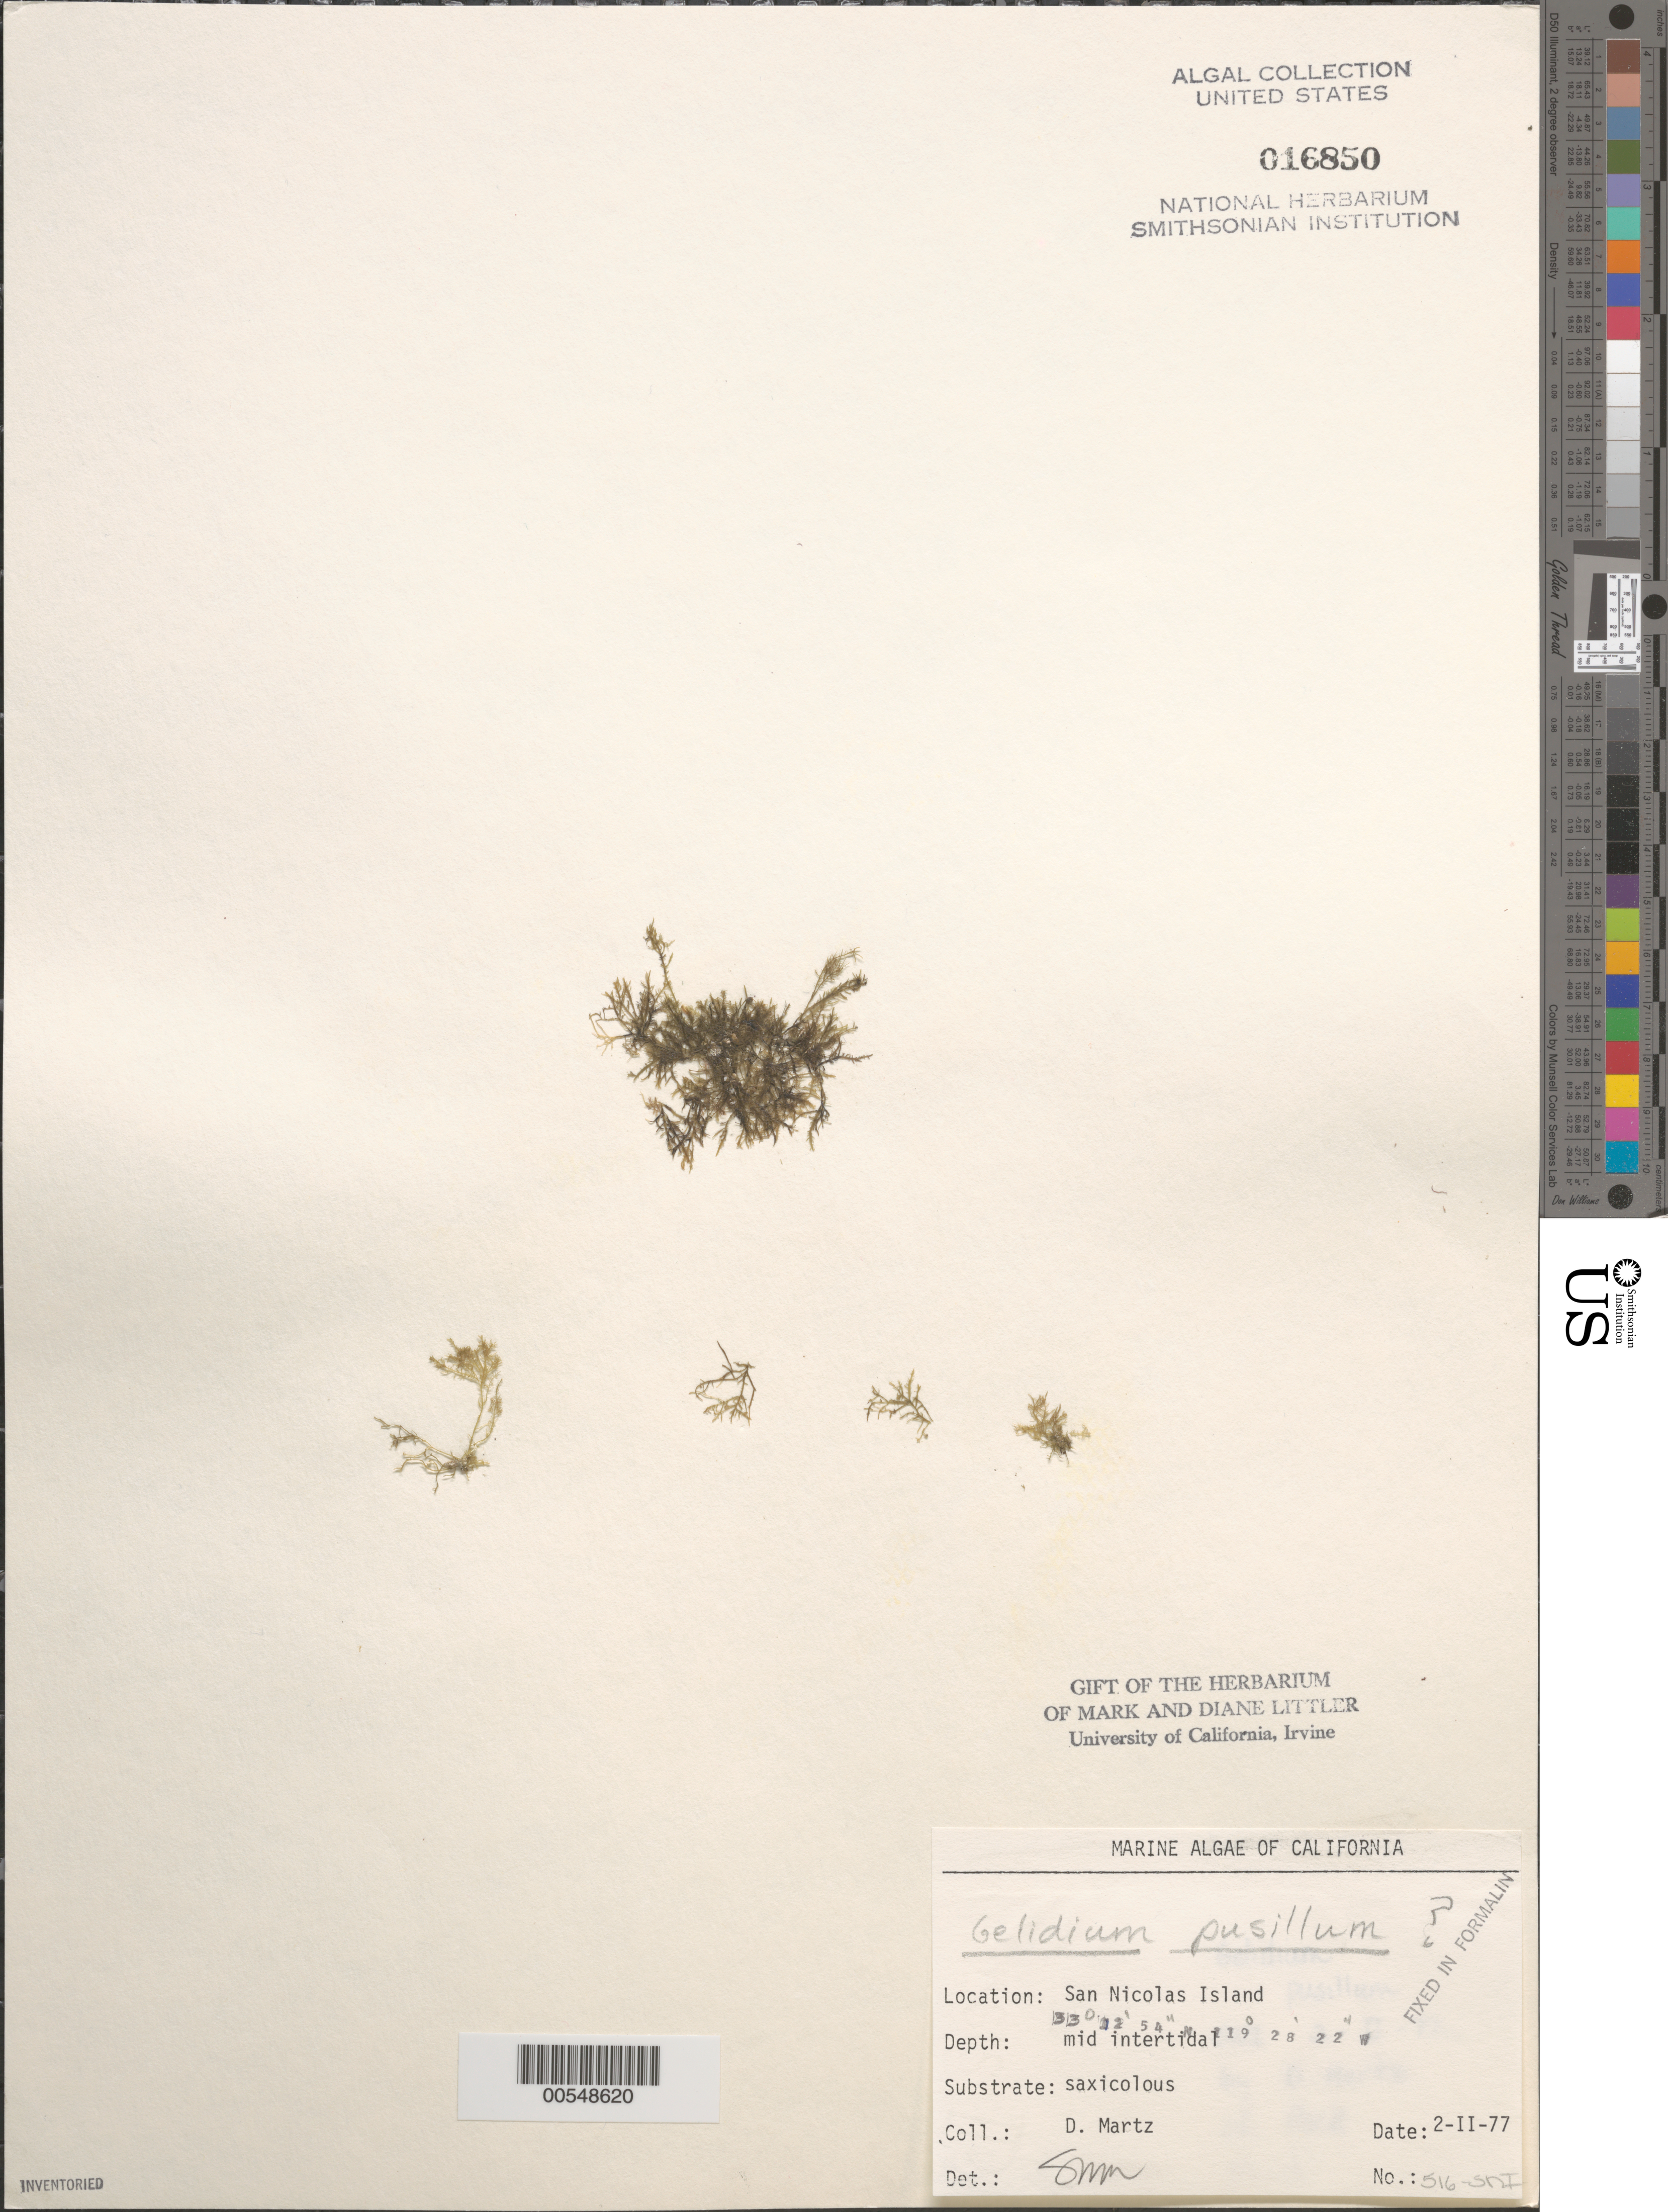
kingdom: Plantae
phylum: Rhodophyta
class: Florideophyceae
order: Gelidiales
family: Gelidiaceae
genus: Gelidium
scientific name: Gelidium pusillum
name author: (Stackh.) Le Jol.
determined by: Murray, S. N.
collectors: D. Martz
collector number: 516-SNI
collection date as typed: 02 Feb 1977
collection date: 1977-02-02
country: United States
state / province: California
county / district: Ventura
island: San Nicolas Island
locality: Dutch Harbor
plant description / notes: BLM-SOCALBIGHT Rocky Intertidal Survey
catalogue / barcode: US 16850